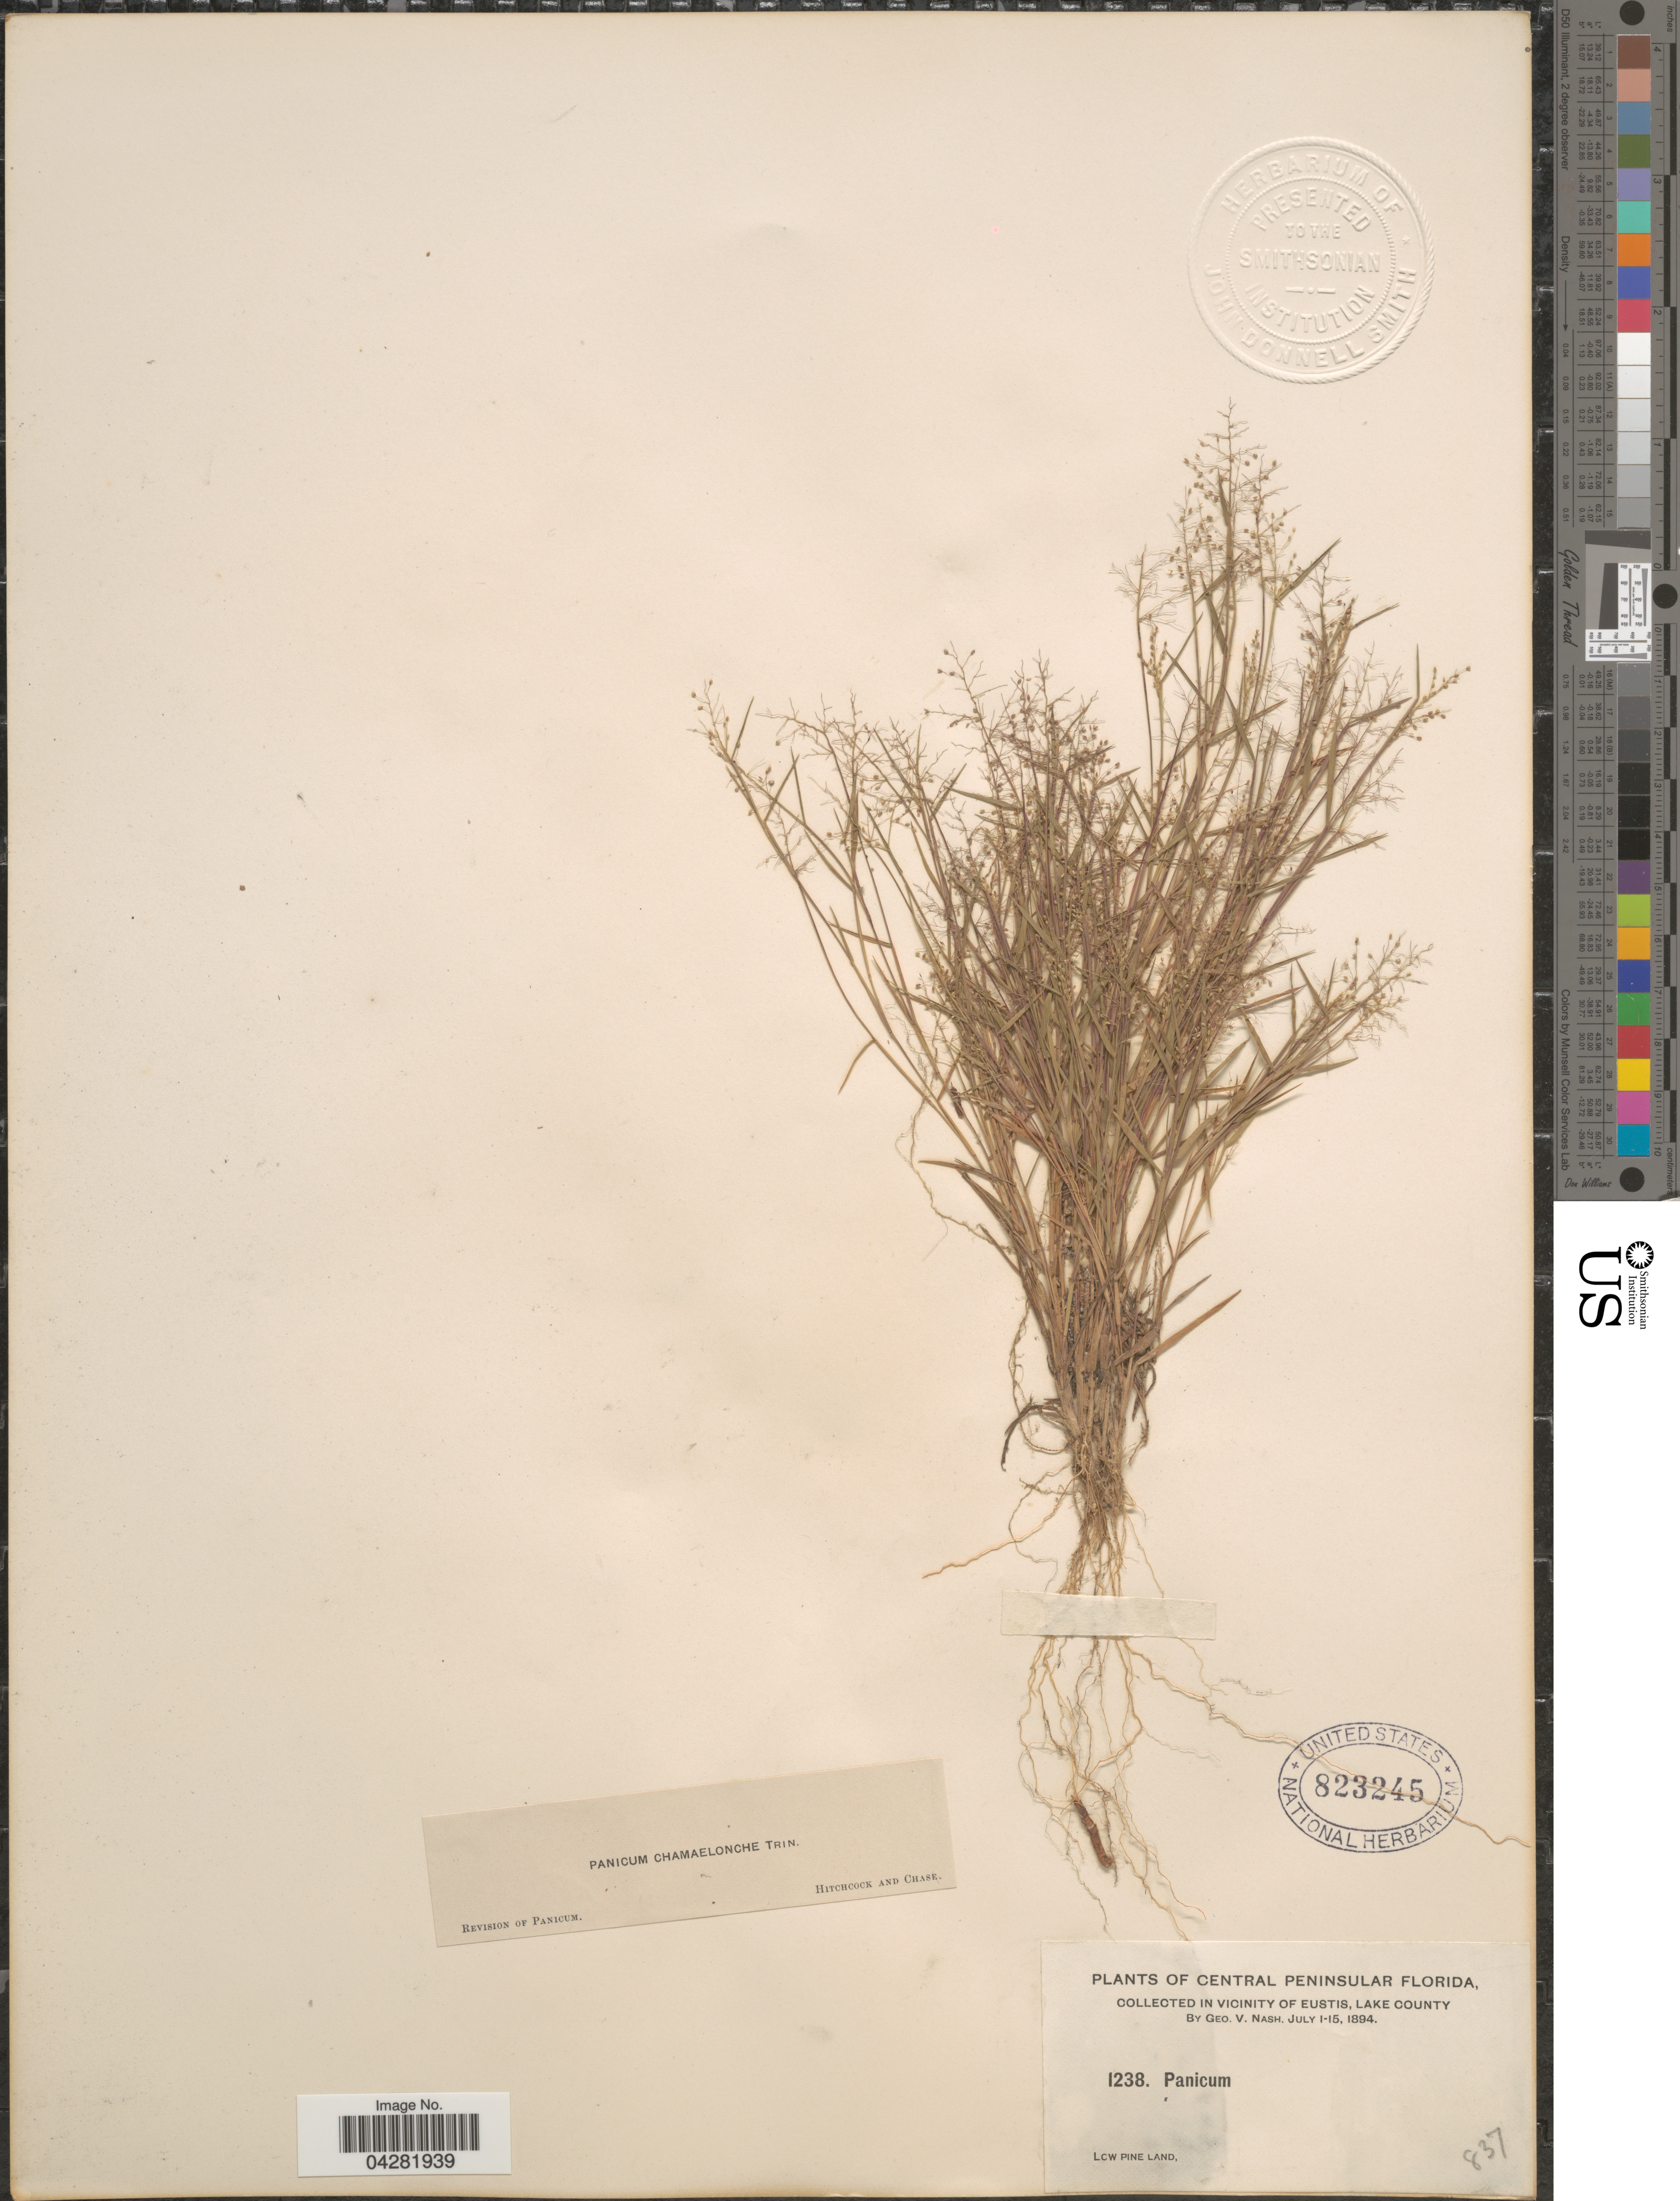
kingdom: Plantae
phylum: Tracheophyta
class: Liliopsida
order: Poales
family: Poaceae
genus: Dichanthelium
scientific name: Dichanthelium ensifolium var. ensifolium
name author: (Baldwin ex Elliot) Gould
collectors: G. V. Nash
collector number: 1238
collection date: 1894-07-01/1894-07-15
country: United States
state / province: Florida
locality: Central Peninsular Florida. In Vicinity of Eustis, Lake County.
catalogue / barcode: US 823245